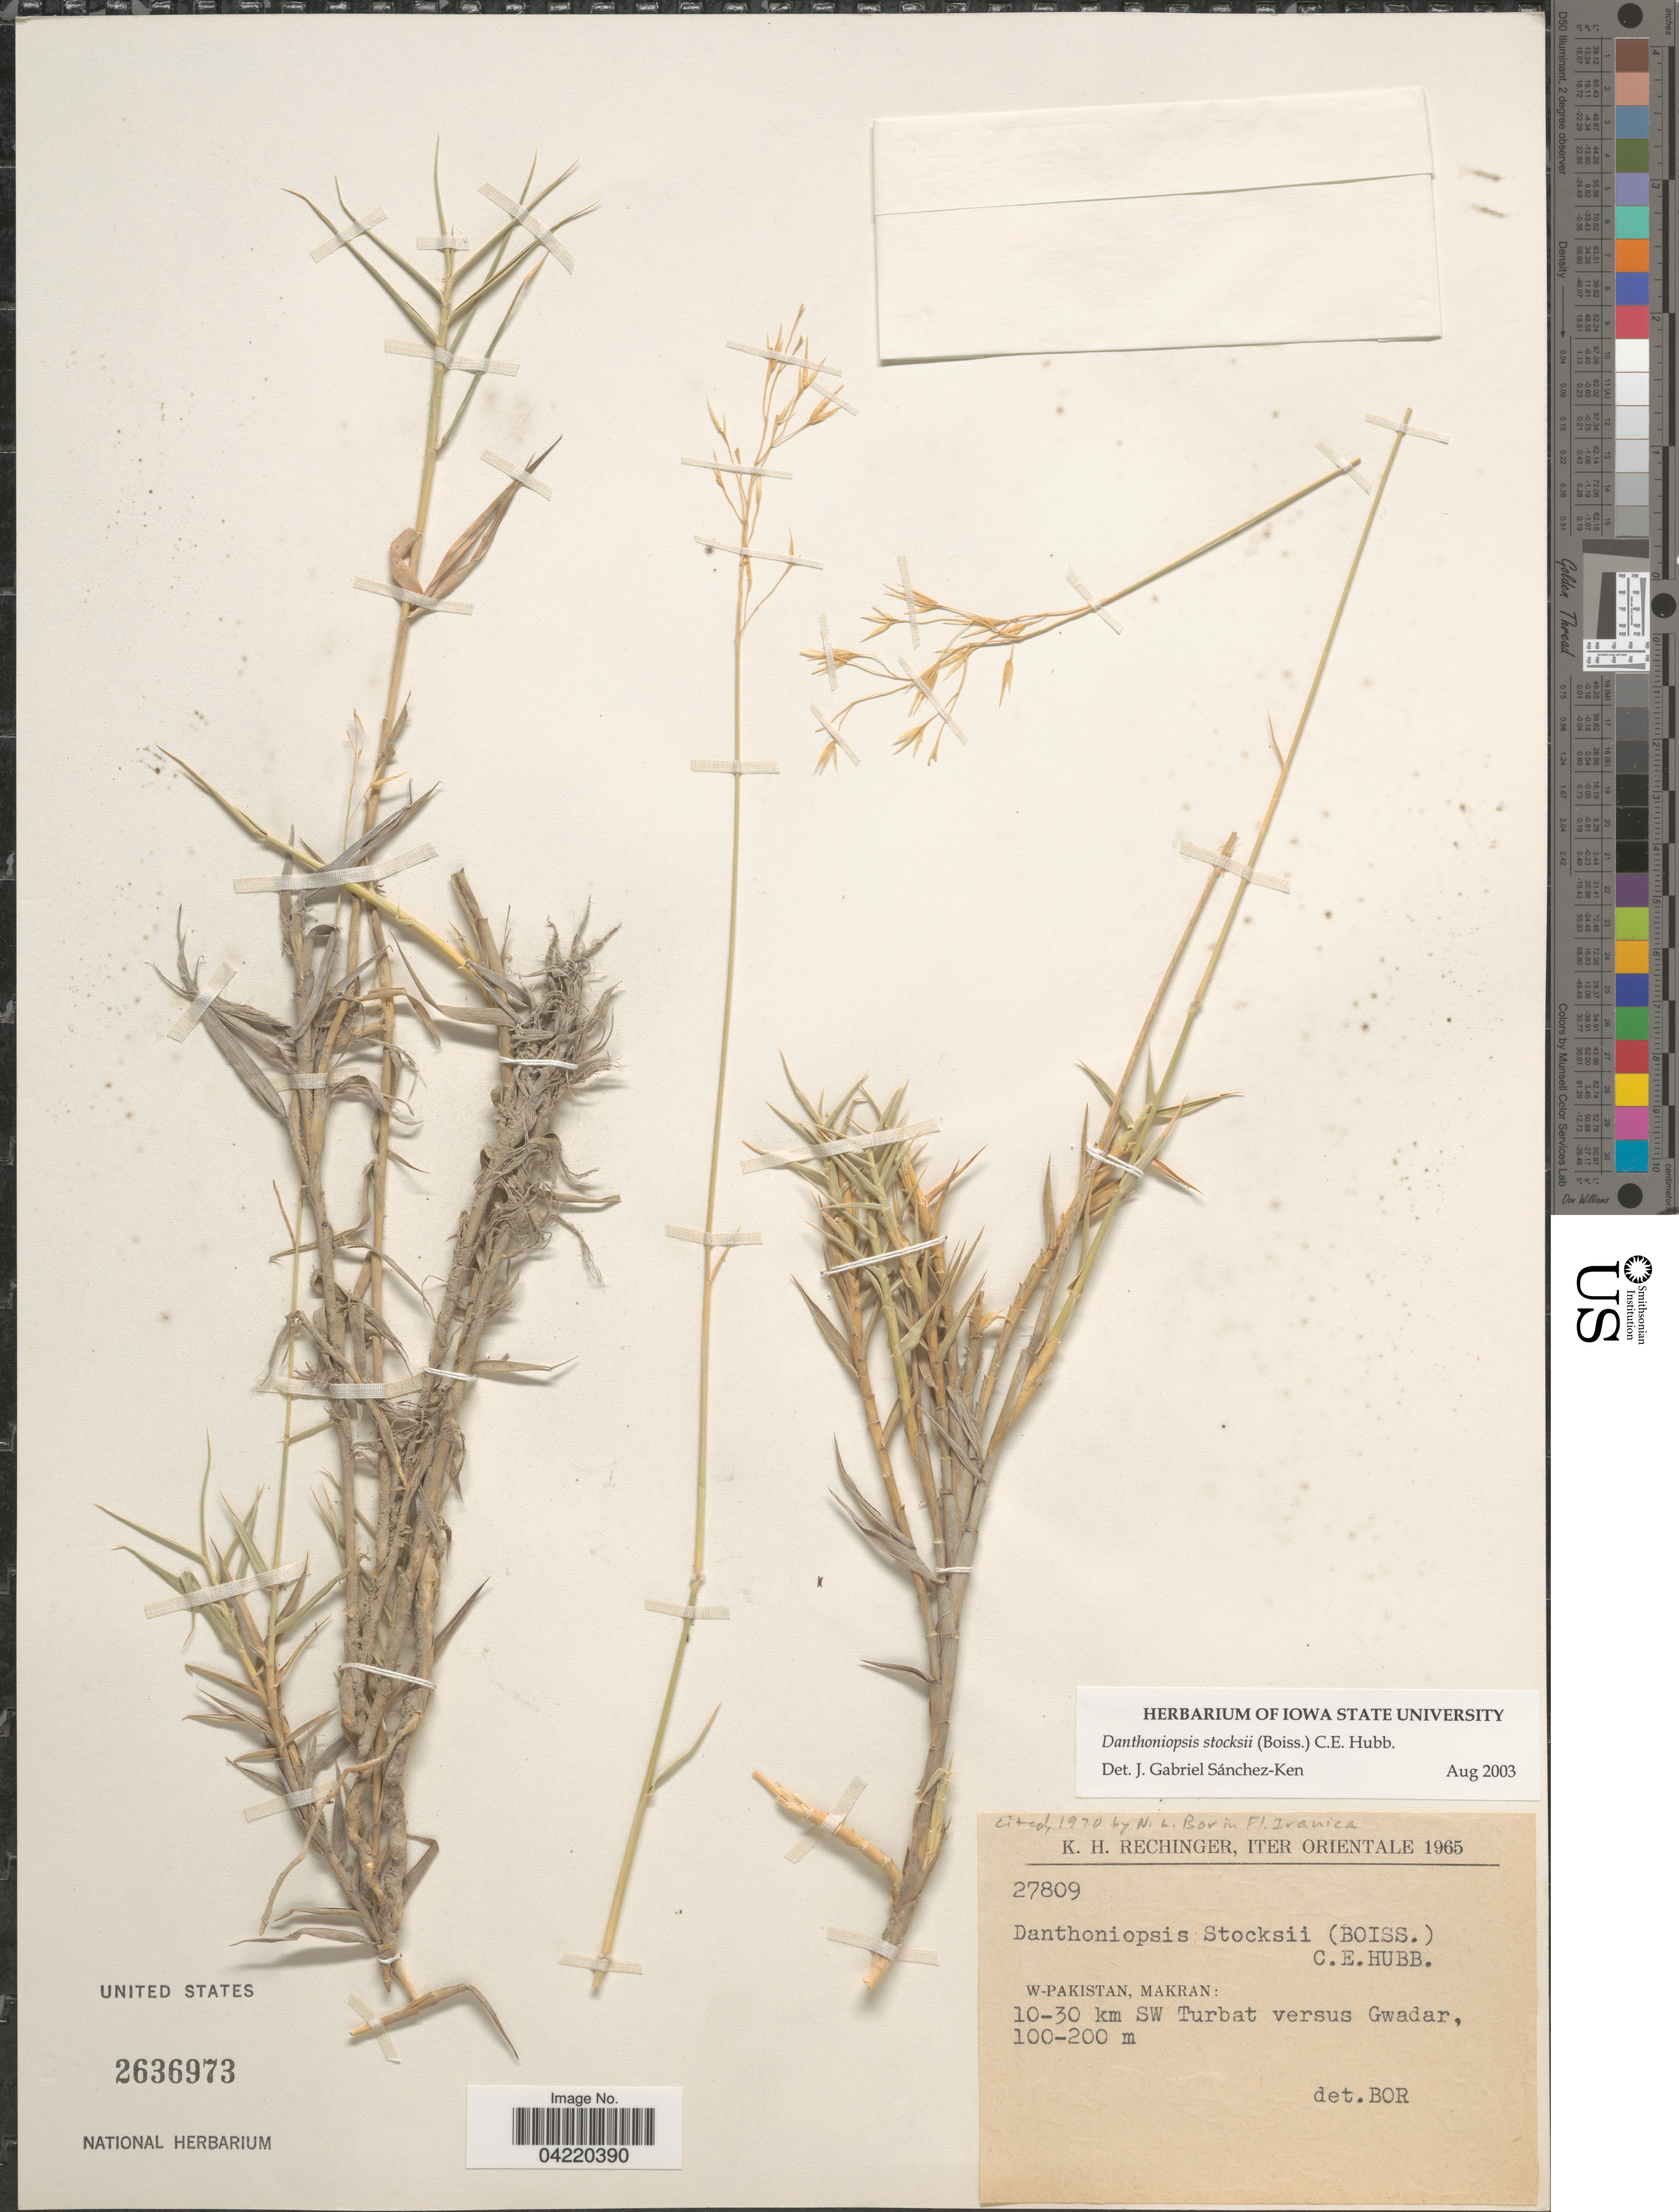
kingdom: Plantae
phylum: Tracheophyta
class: Liliopsida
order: Poales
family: Poaceae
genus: Danthoniopsis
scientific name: Danthoniopsis stocksii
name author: (Boiss.) C. E. Hubb.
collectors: K. H. Rechinger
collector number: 27809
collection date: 1965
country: Pakistan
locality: Iter Orientale 1965. W-Pakistan, Makran: 10-30 km SW Turbat versus Gwadar.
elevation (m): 100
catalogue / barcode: US 2636973